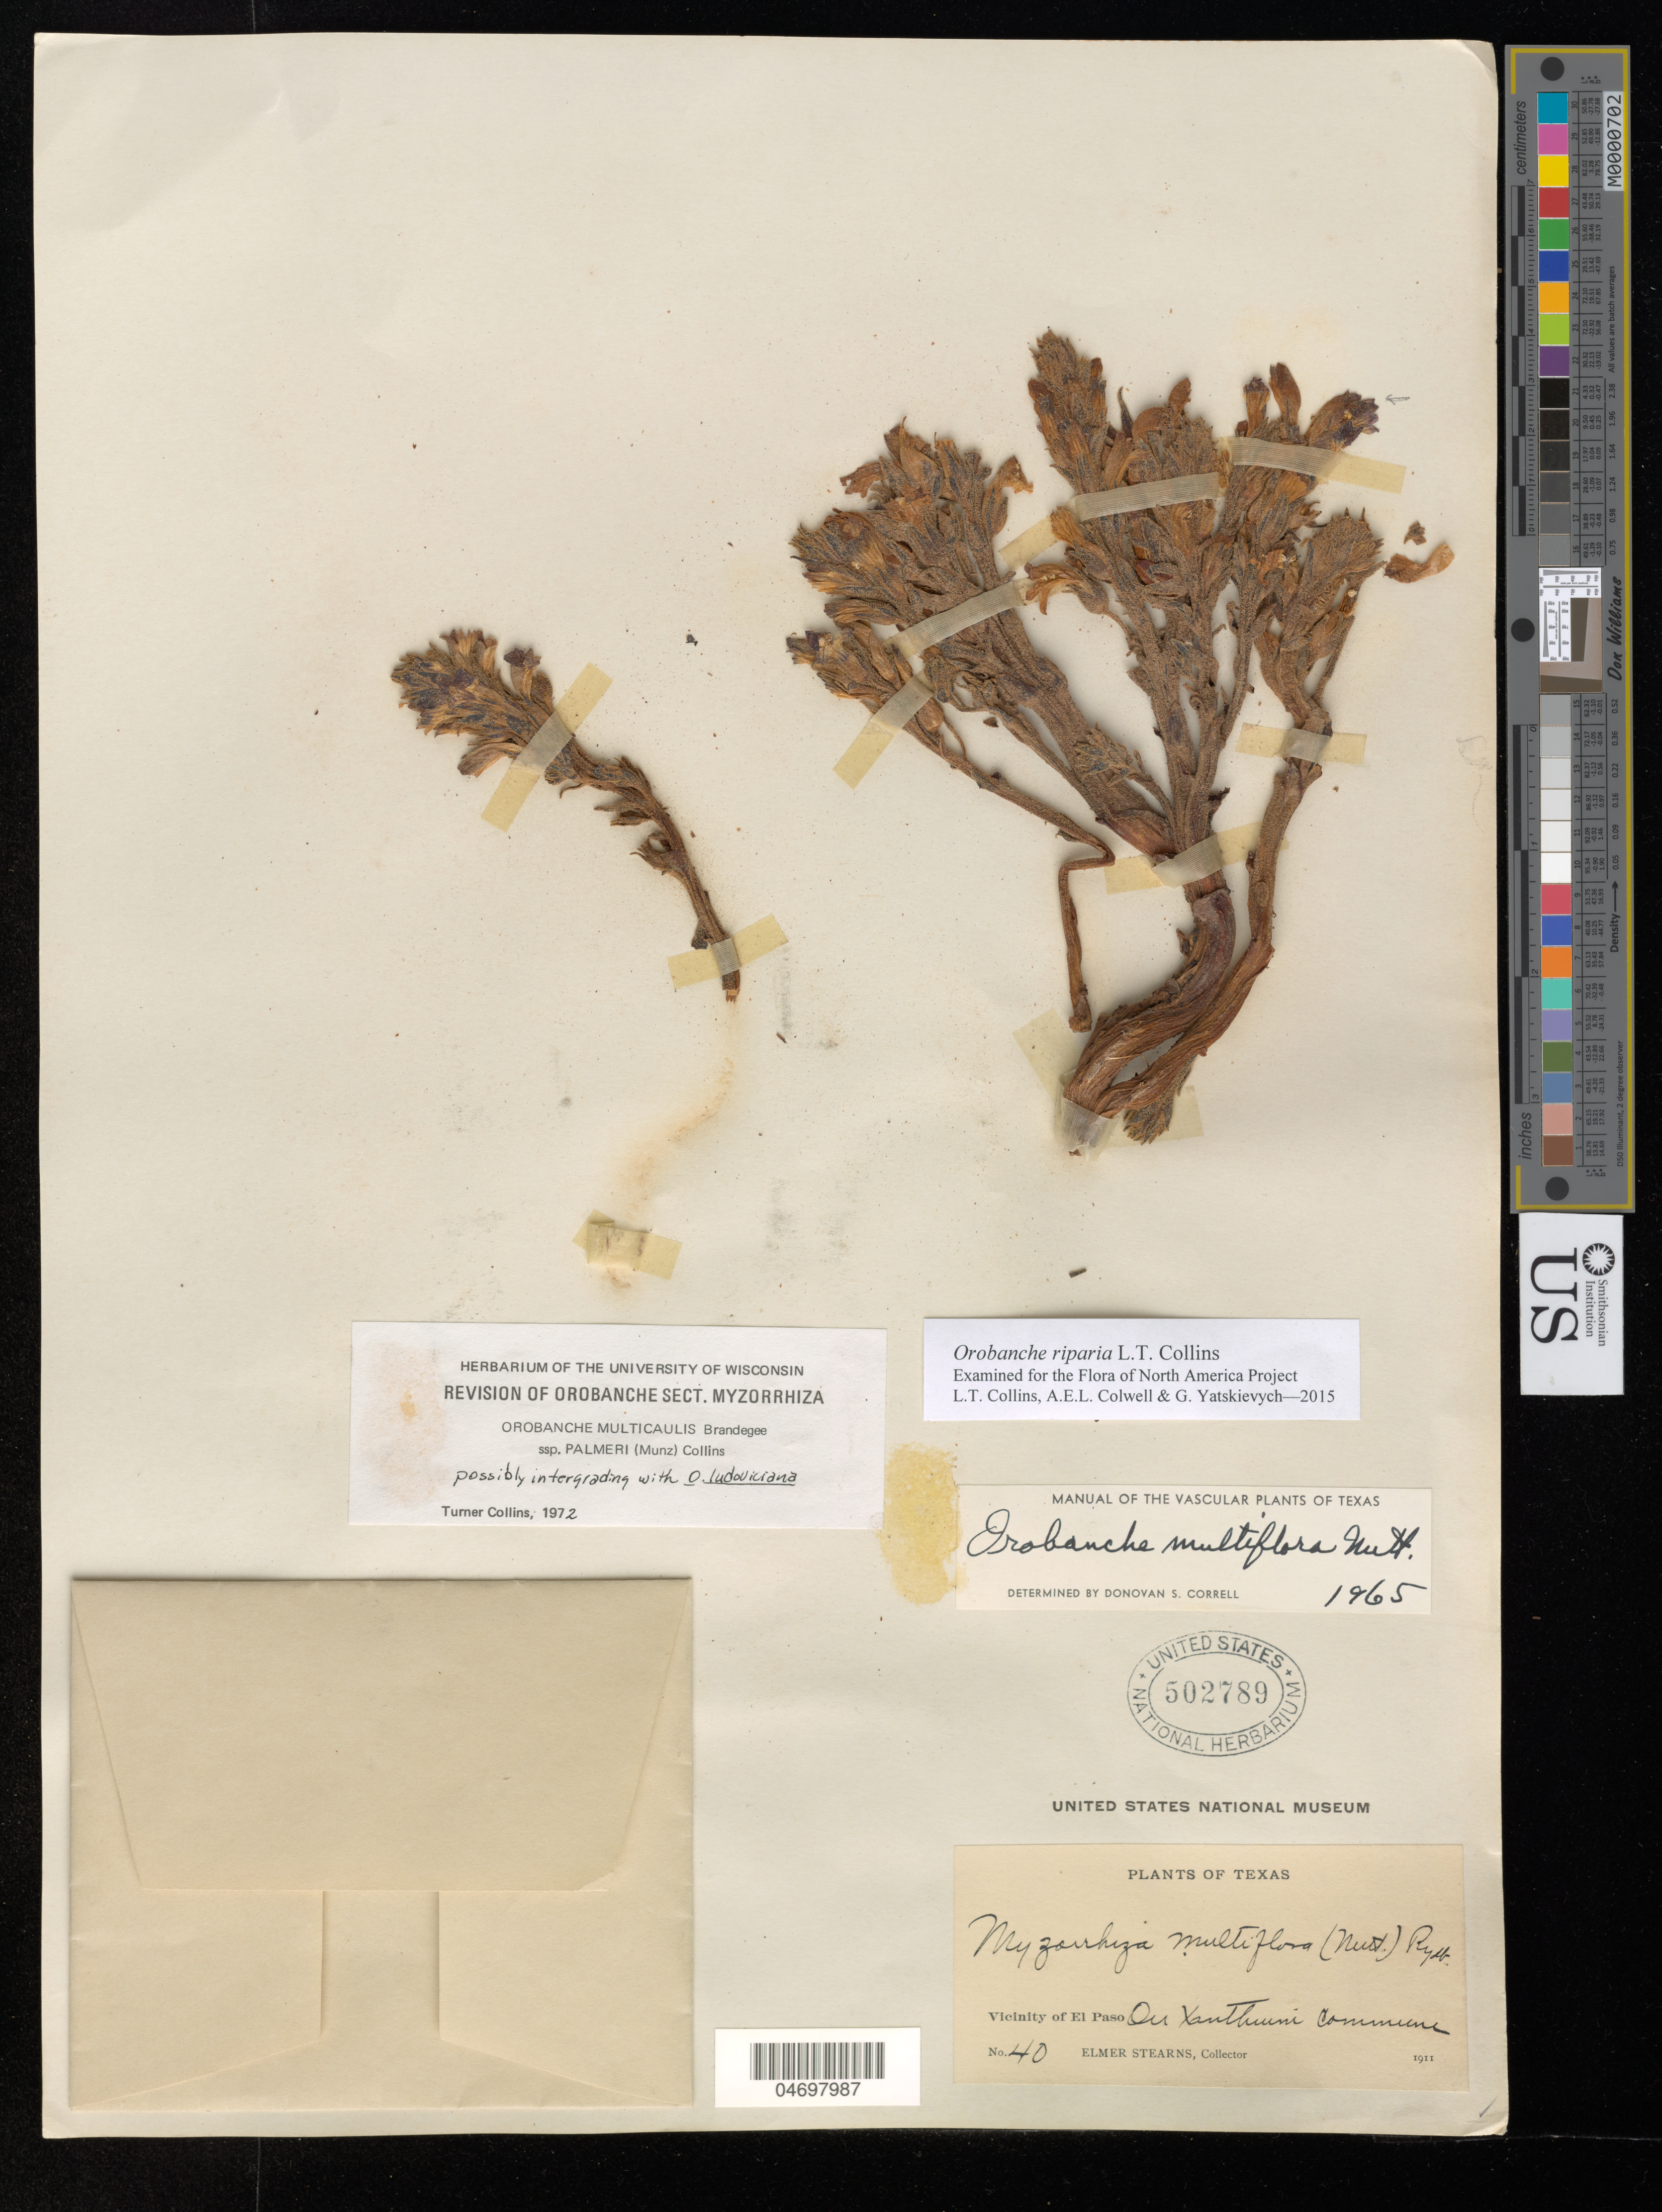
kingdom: Plantae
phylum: Tracheophyta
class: Magnoliopsida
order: Lamiales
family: Orobanchaceae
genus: Orobanche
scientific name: Orobanche riparia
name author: L.T. Collins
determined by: Collins, L. T.; Colwell, A. E.; Yatskievych, G. A.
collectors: E. Stearns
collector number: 40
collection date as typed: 1911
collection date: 1911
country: United States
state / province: Texas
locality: Vicinity of El Paso.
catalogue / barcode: US 502789